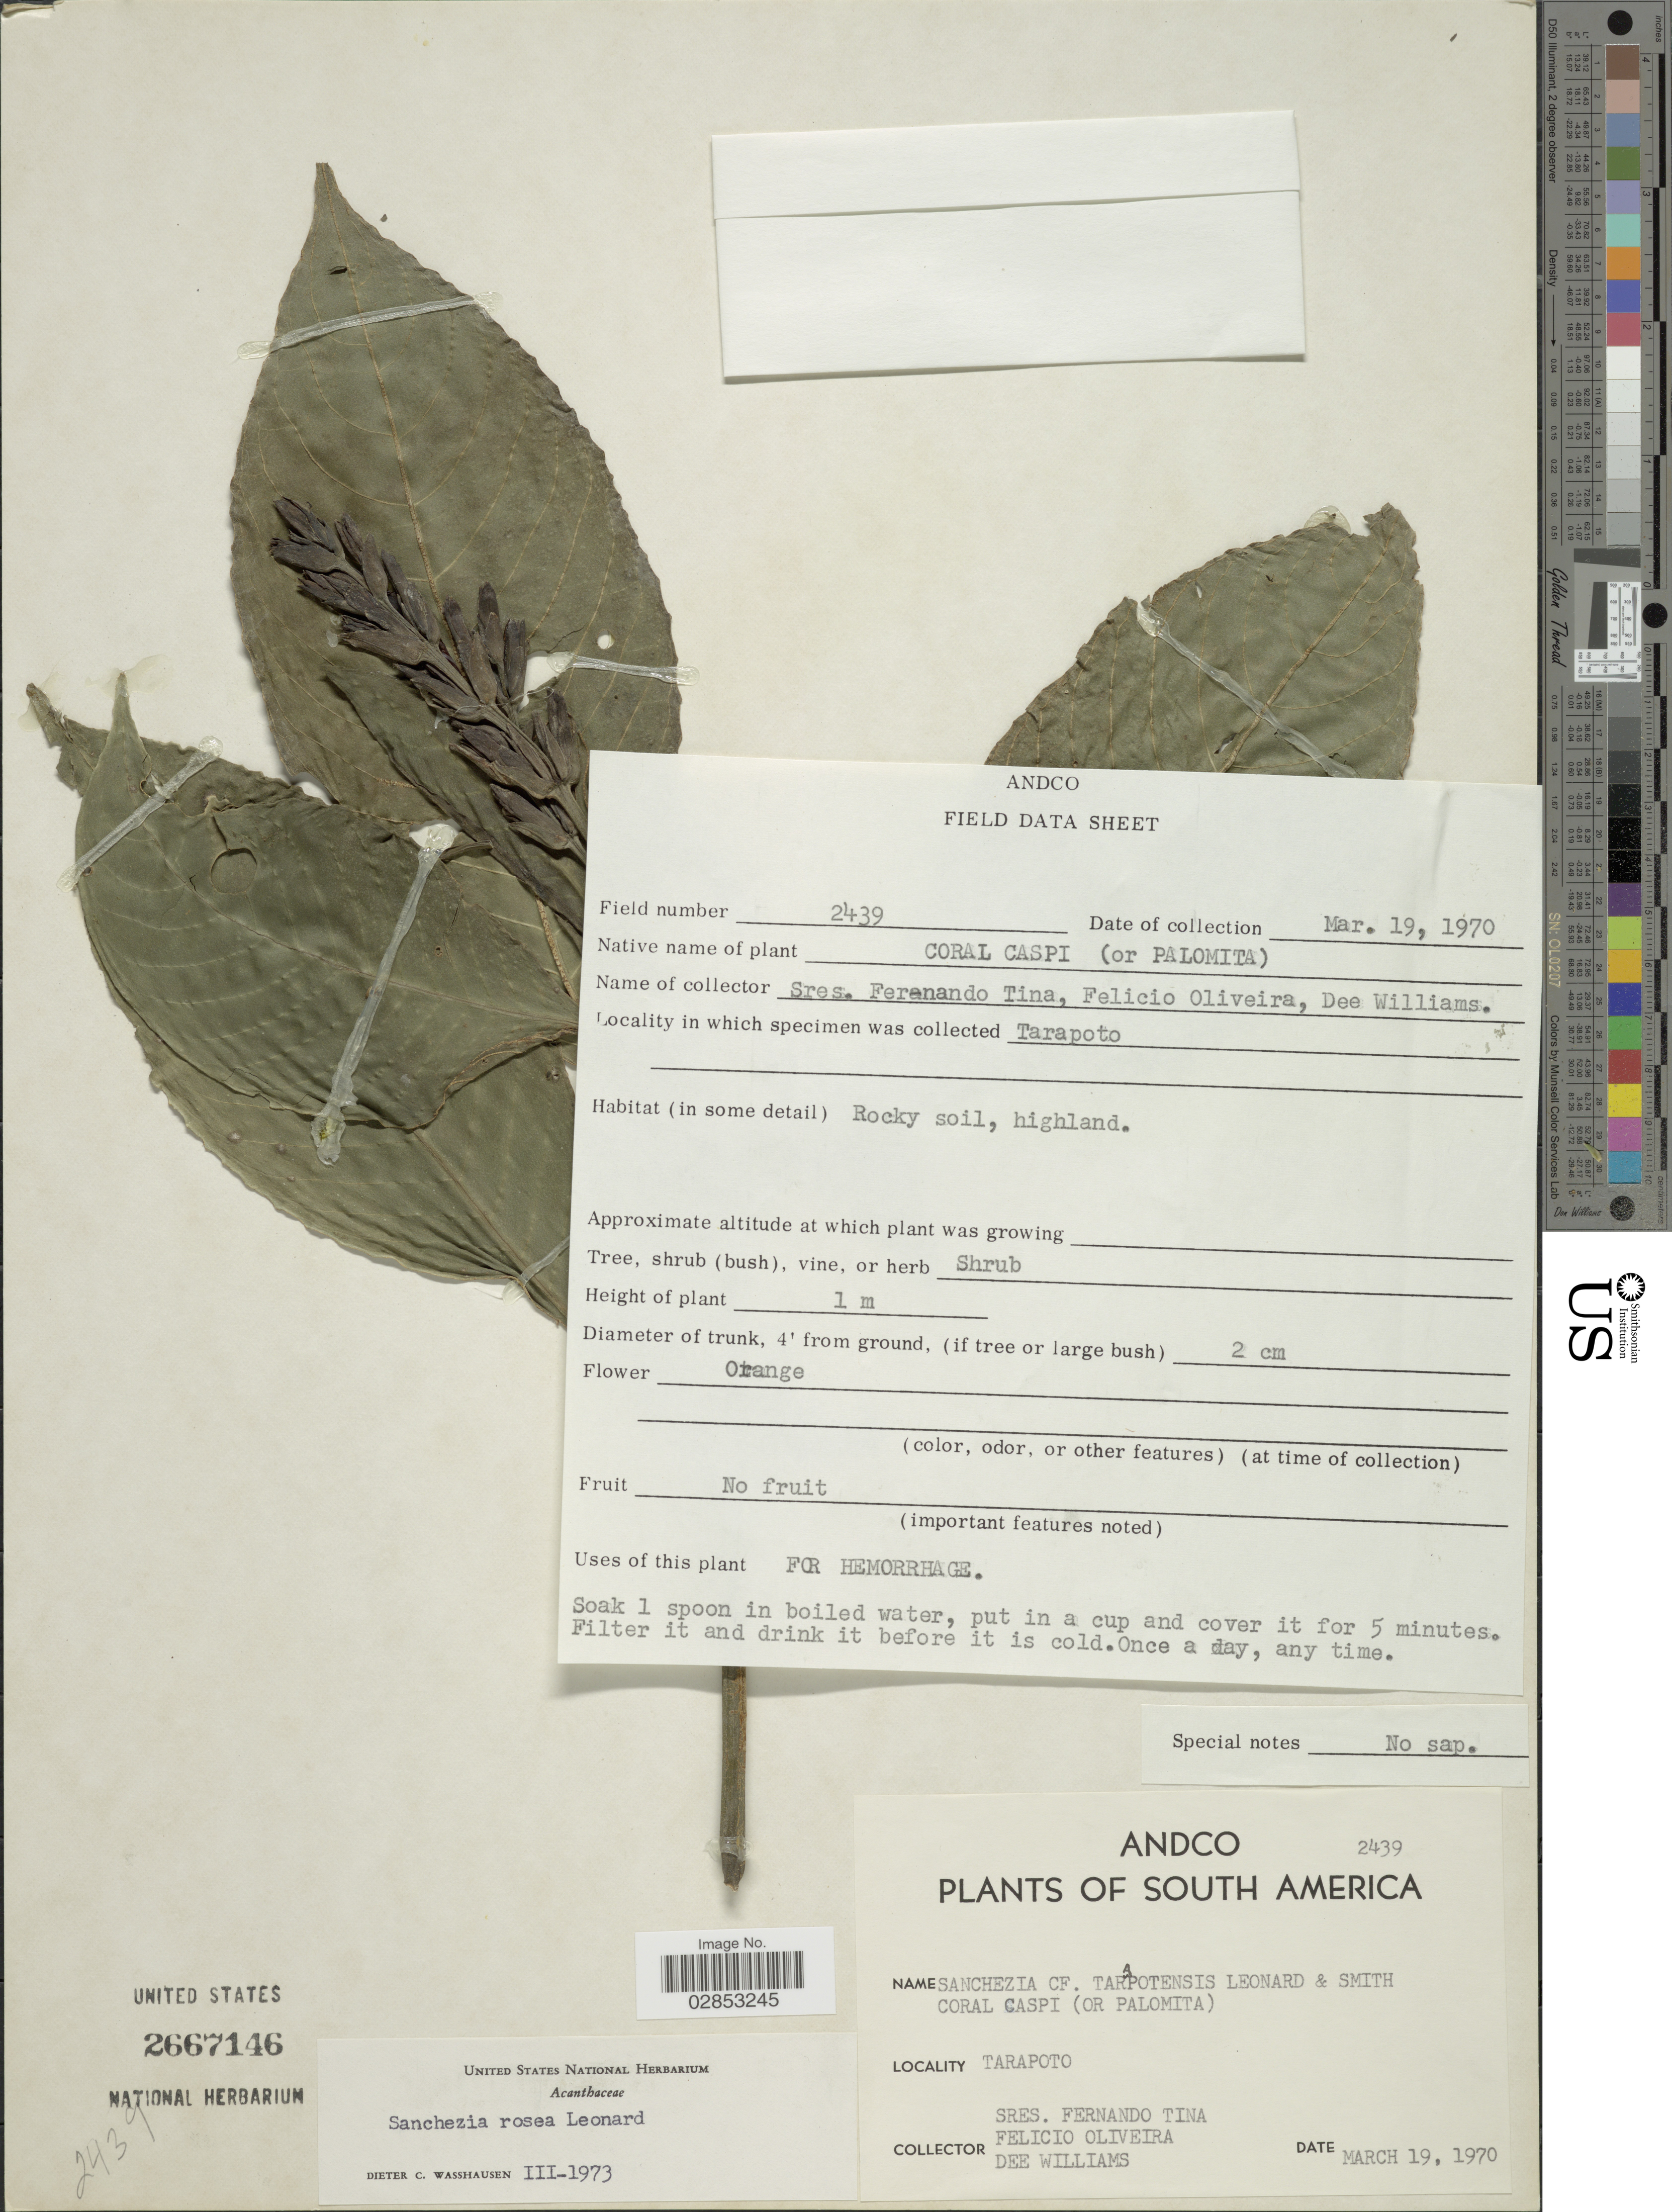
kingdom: Plantae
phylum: Tracheophyta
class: Magnoliopsida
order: Lamiales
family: Acanthaceae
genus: Sanchezia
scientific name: Sanchezia rosea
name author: Leonard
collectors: S. Fernando, F. Oliveira & D. Williams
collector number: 2439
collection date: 1970-03-19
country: Peru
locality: Andco, South America, Tarapoto.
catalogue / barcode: US 2667146